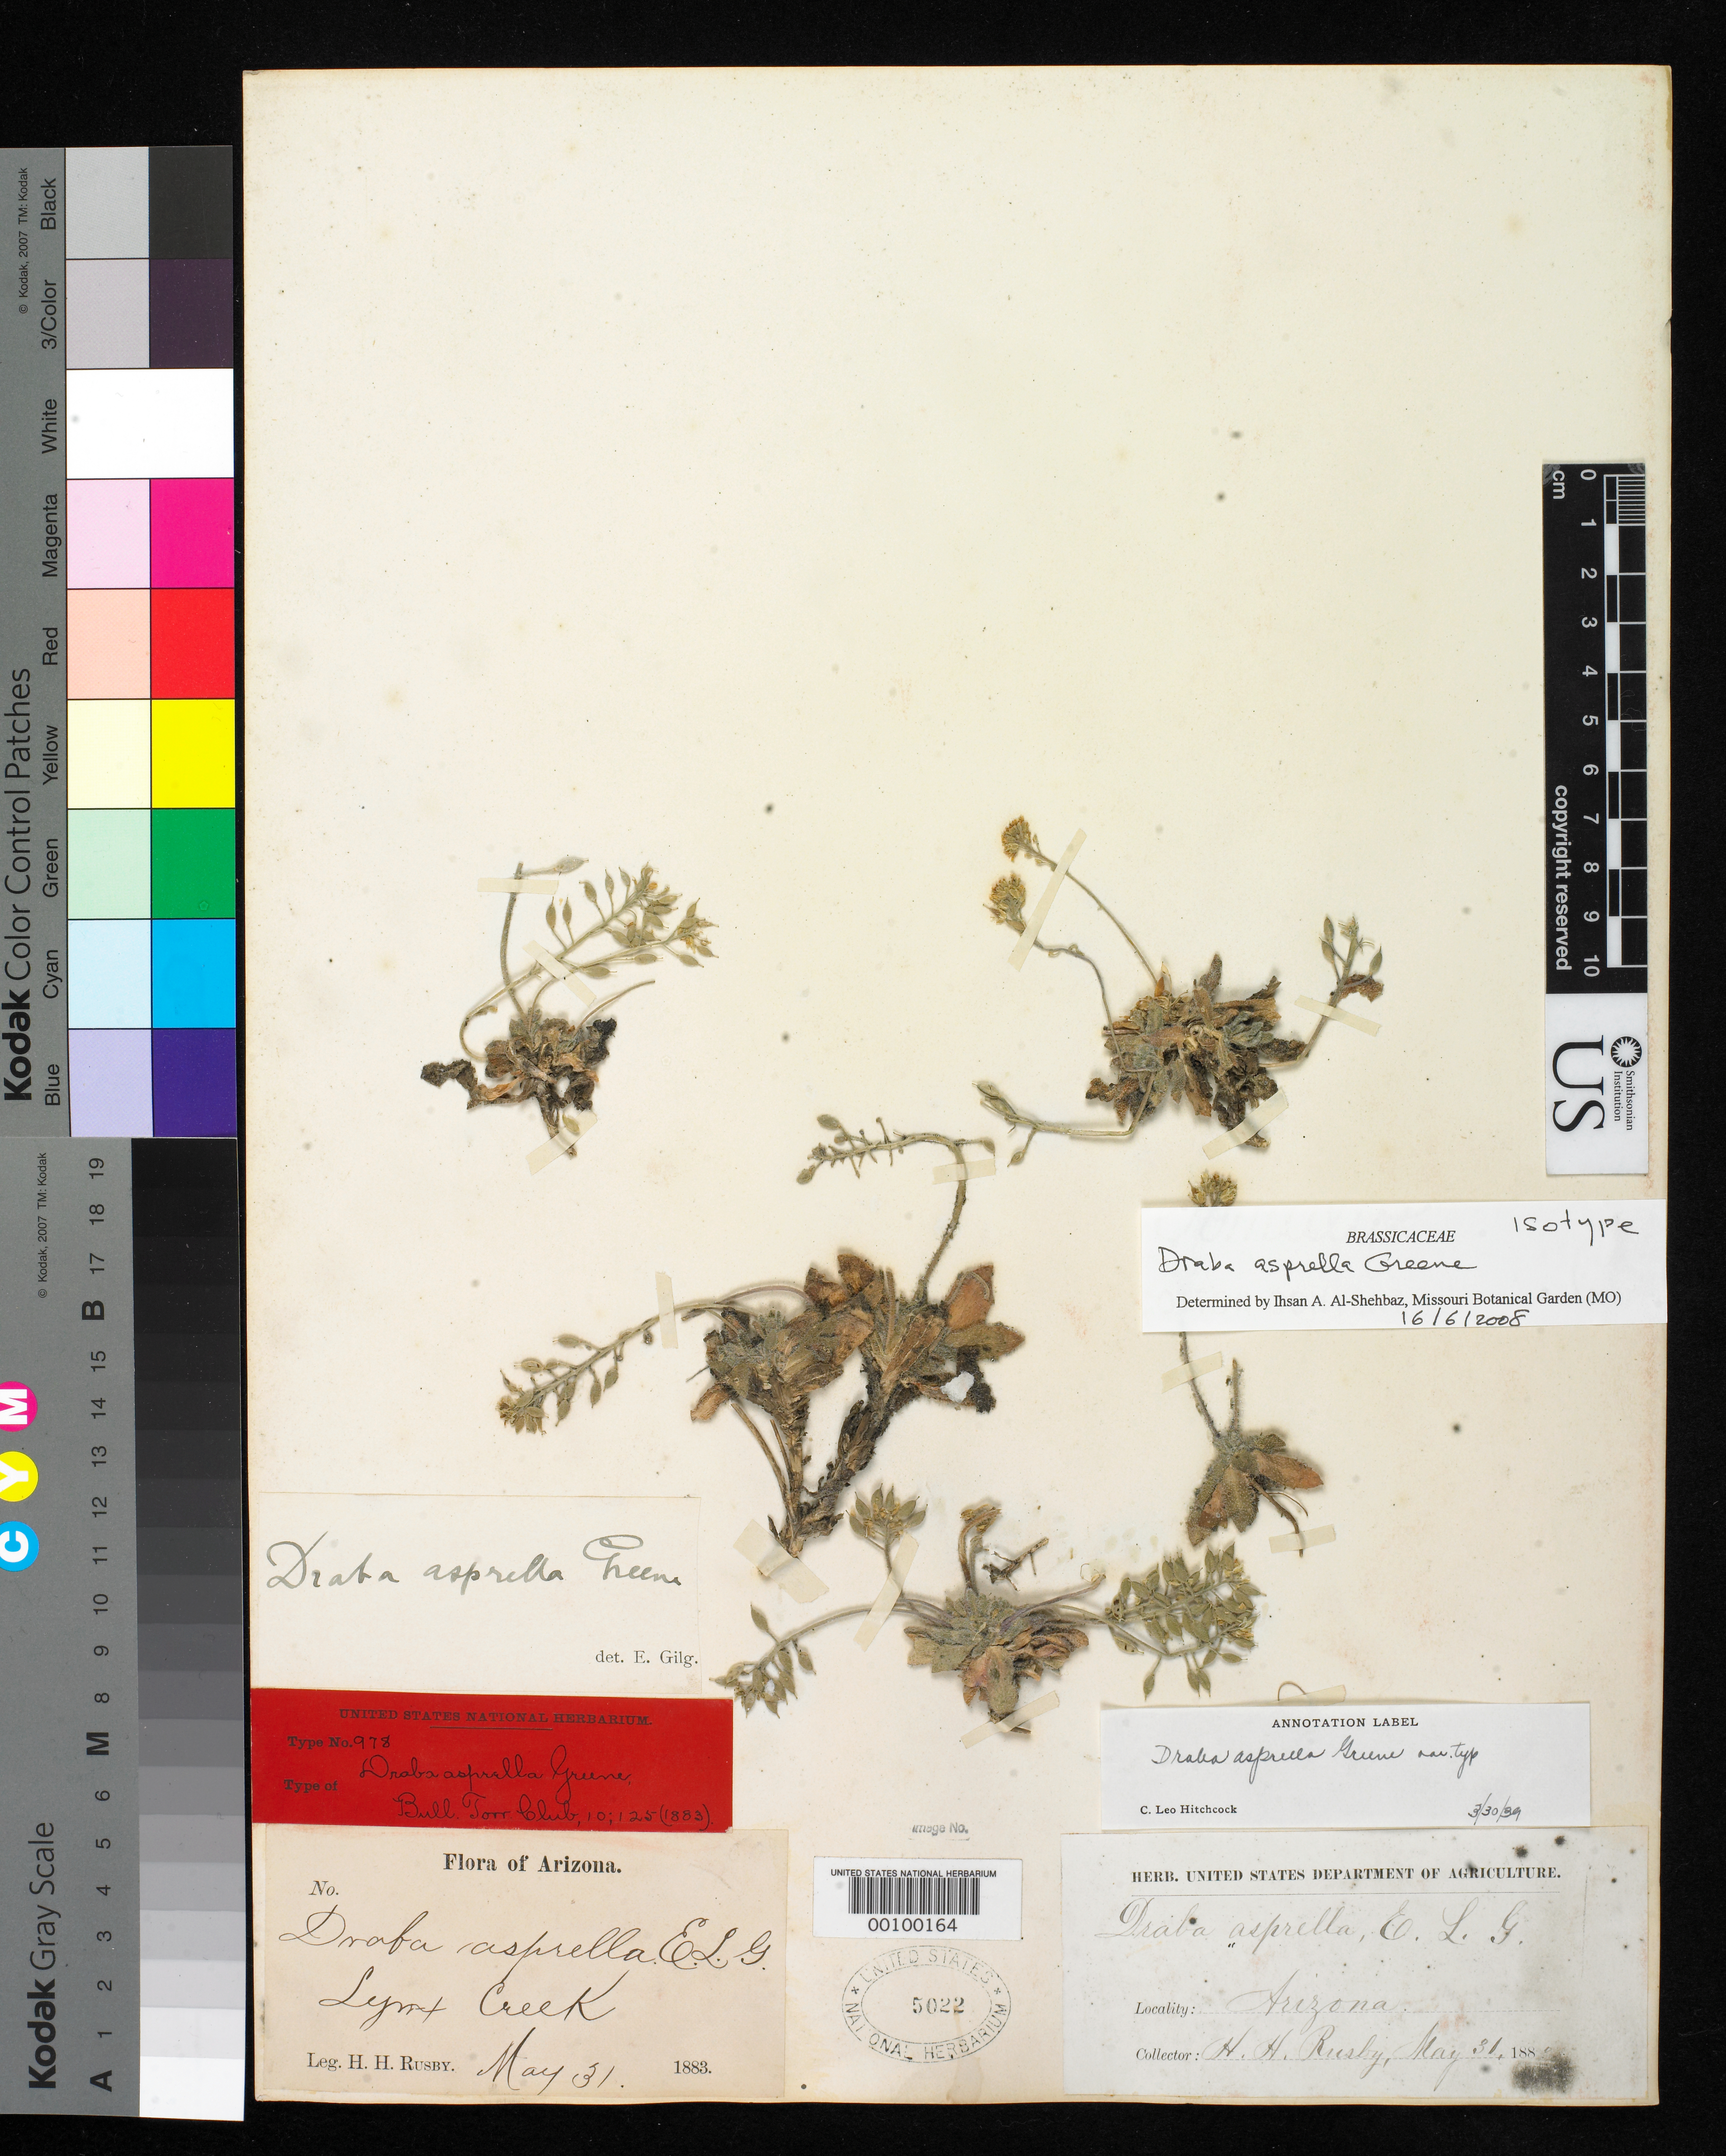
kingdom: Plantae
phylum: Tracheophyta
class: Magnoliopsida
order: Brassicales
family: Brassicaceae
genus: Draba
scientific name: Draba asprella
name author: Greene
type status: Isotype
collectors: H. H. Rusby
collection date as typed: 31 May 1883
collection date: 1883-05-31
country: United States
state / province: Arizona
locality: Lynx Creek.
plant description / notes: Collection is s.n. but same collection data as Rusby 515.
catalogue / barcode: US 5022